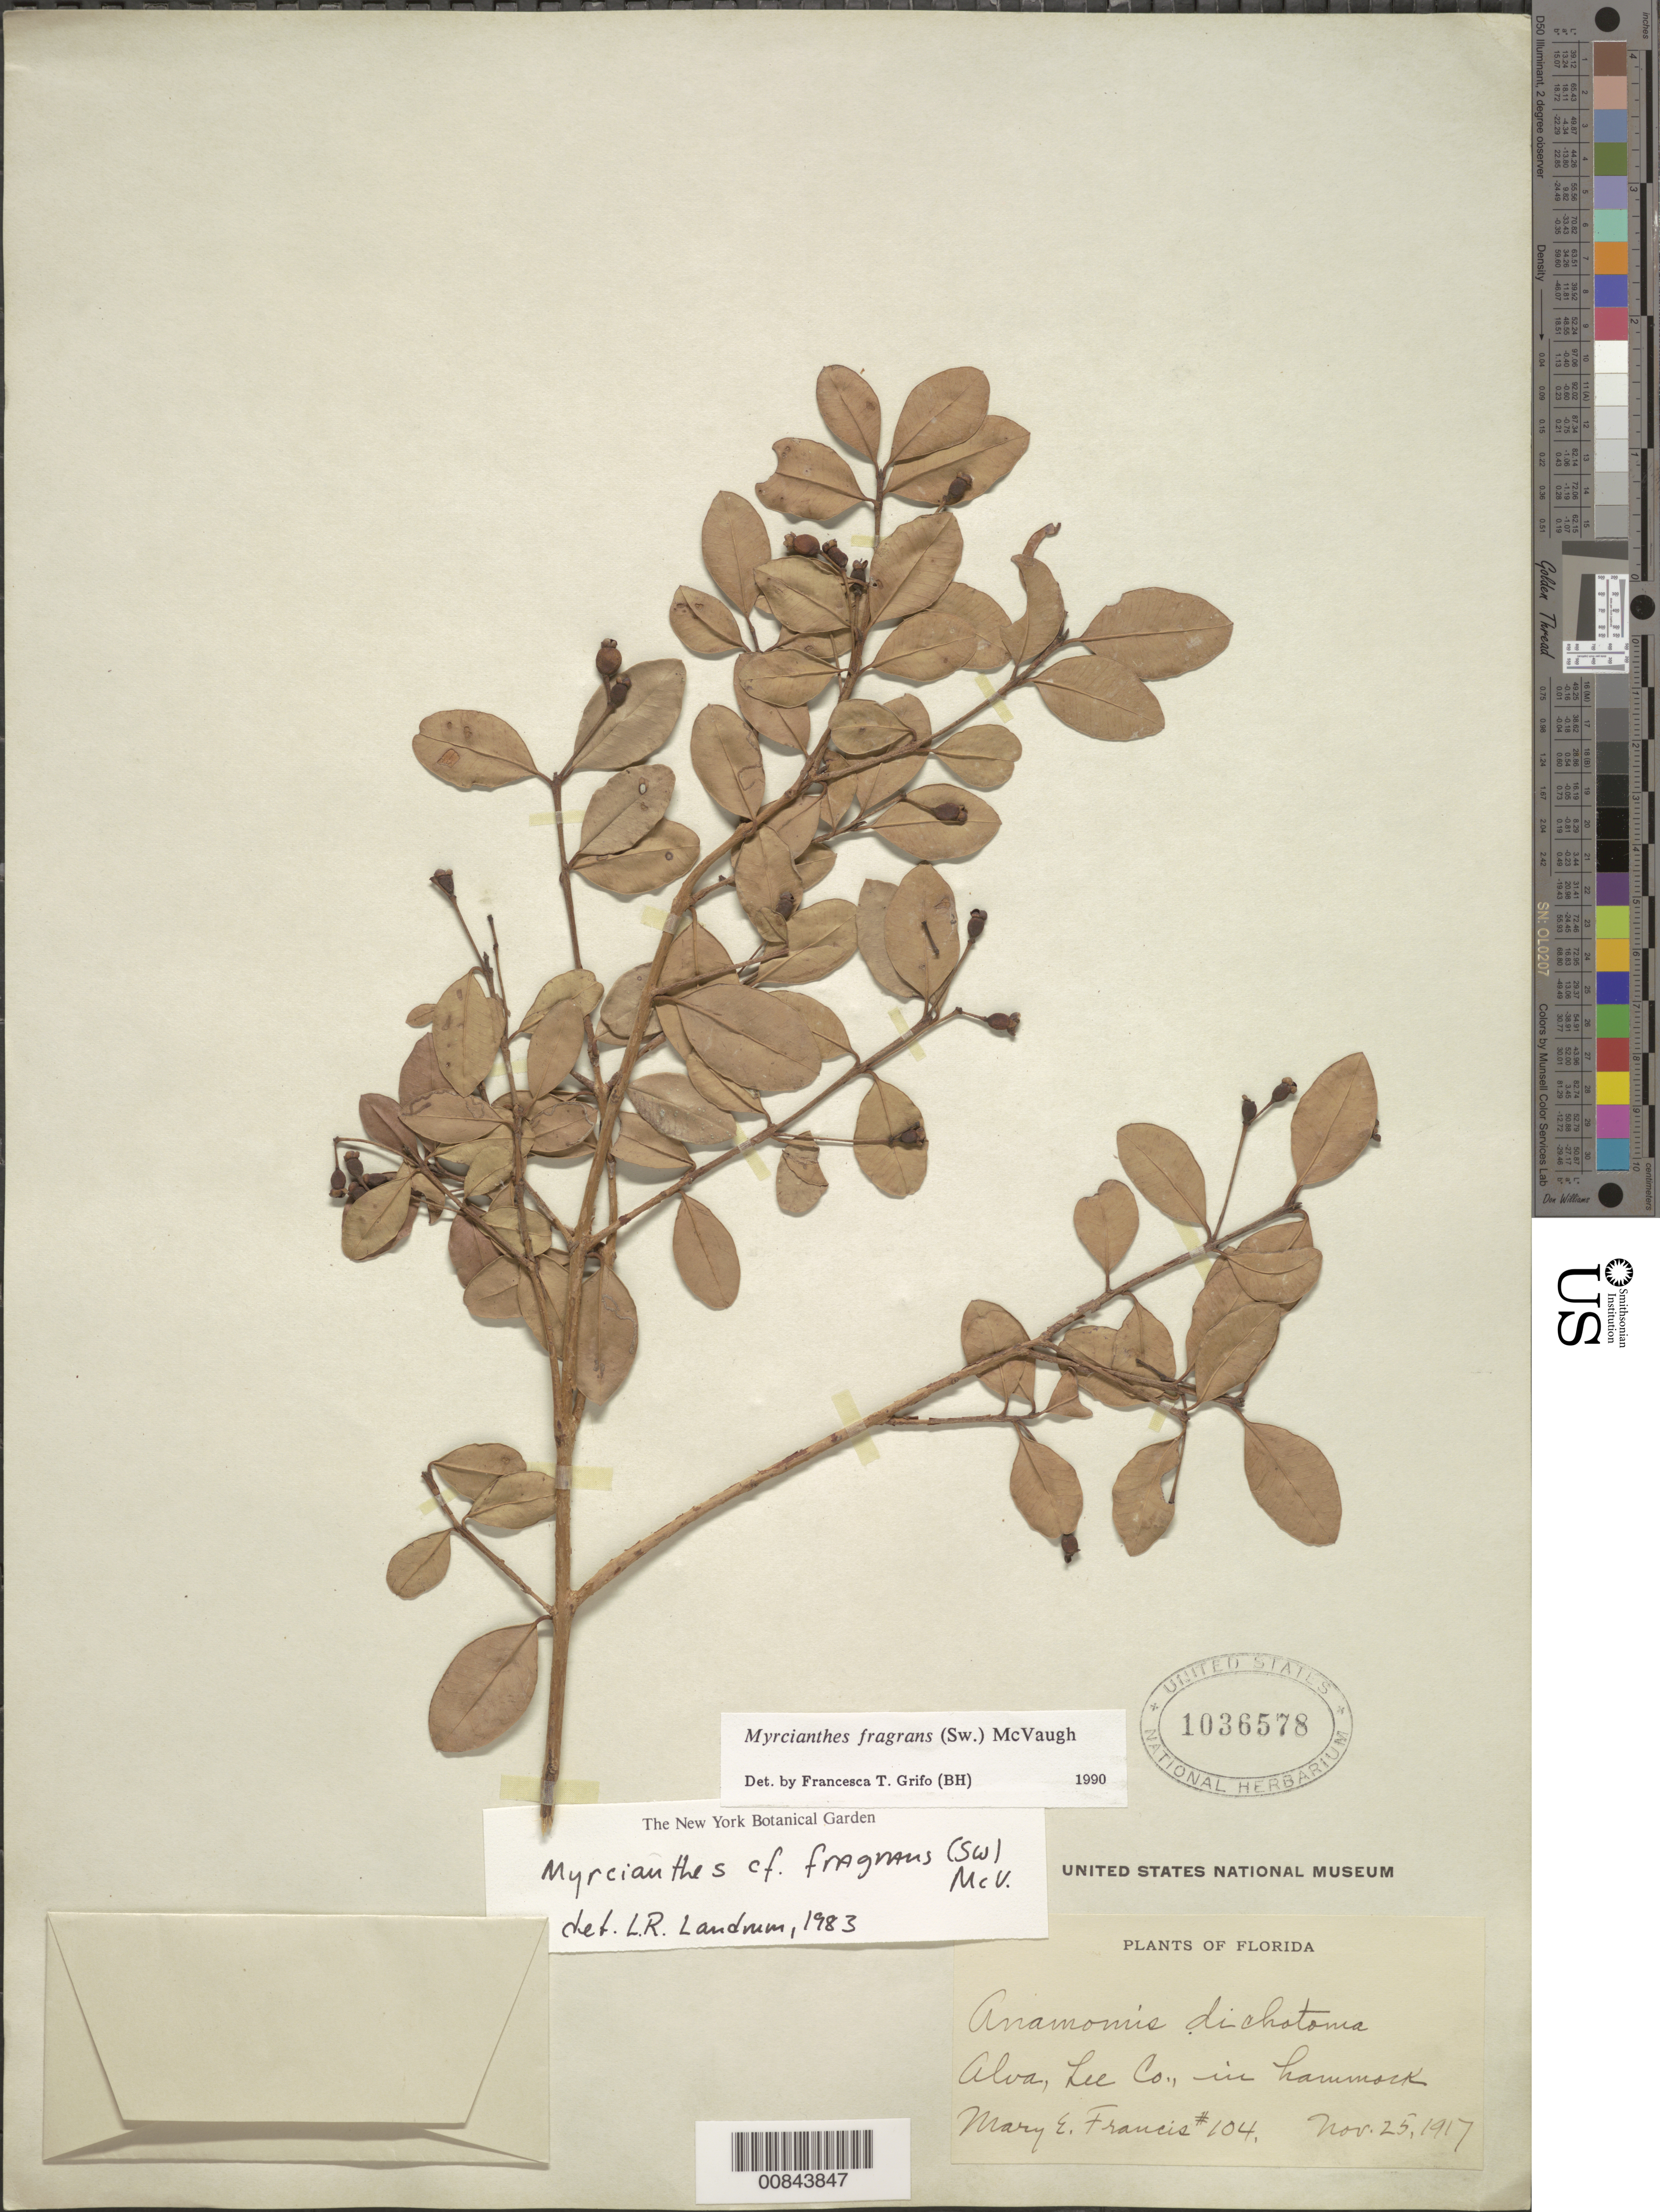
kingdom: Plantae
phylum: Tracheophyta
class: Magnoliopsida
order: Myrtales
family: Myrtaceae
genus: Myrcianthes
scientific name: Myrcianthes fragrans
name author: (Sw.) McVaugh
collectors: M. E. Francis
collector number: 104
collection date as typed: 25 Nov 1917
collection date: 1917-11-25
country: United States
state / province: Florida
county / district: Lee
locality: Alva.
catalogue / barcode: US 1036578